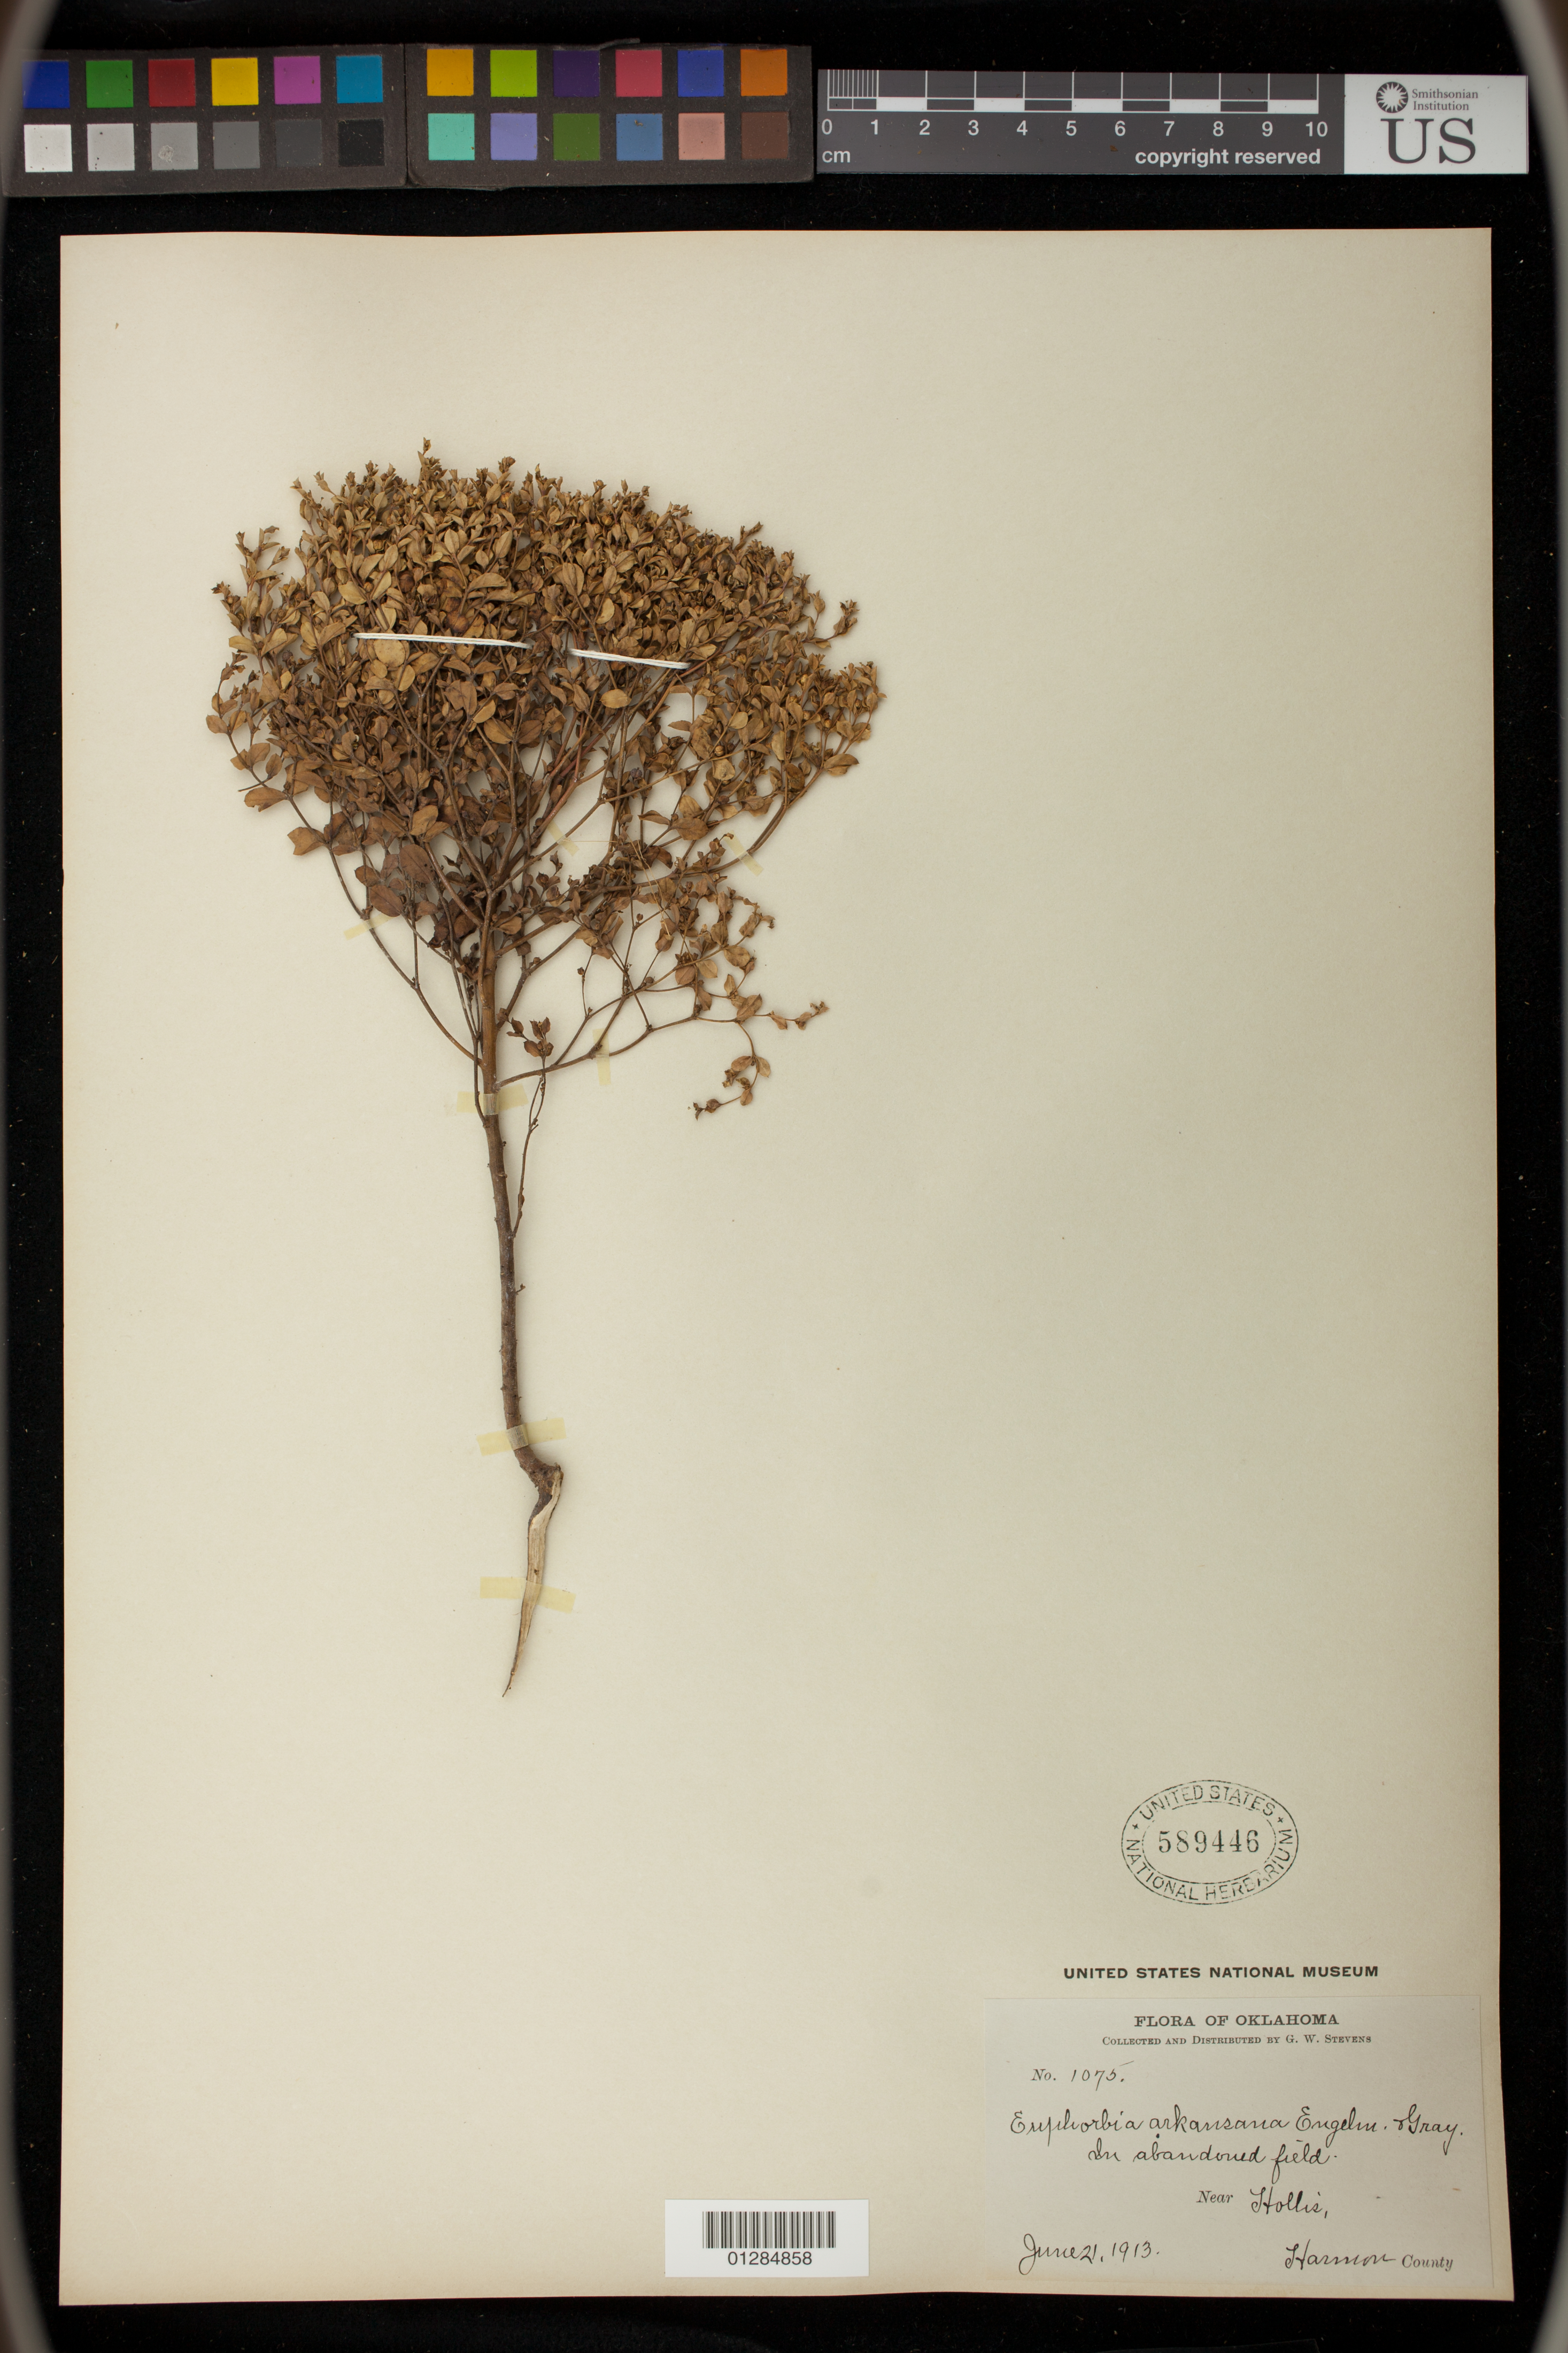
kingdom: Plantae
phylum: Tracheophyta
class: Magnoliopsida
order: Malpighiales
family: Euphorbiaceae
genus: Euphorbia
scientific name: Euphorbia spathulata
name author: Lam.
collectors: G. W. Stevens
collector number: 1075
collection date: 1913-06-21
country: United States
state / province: Oklahoma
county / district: Harman County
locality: near Hollis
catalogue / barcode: US 589446